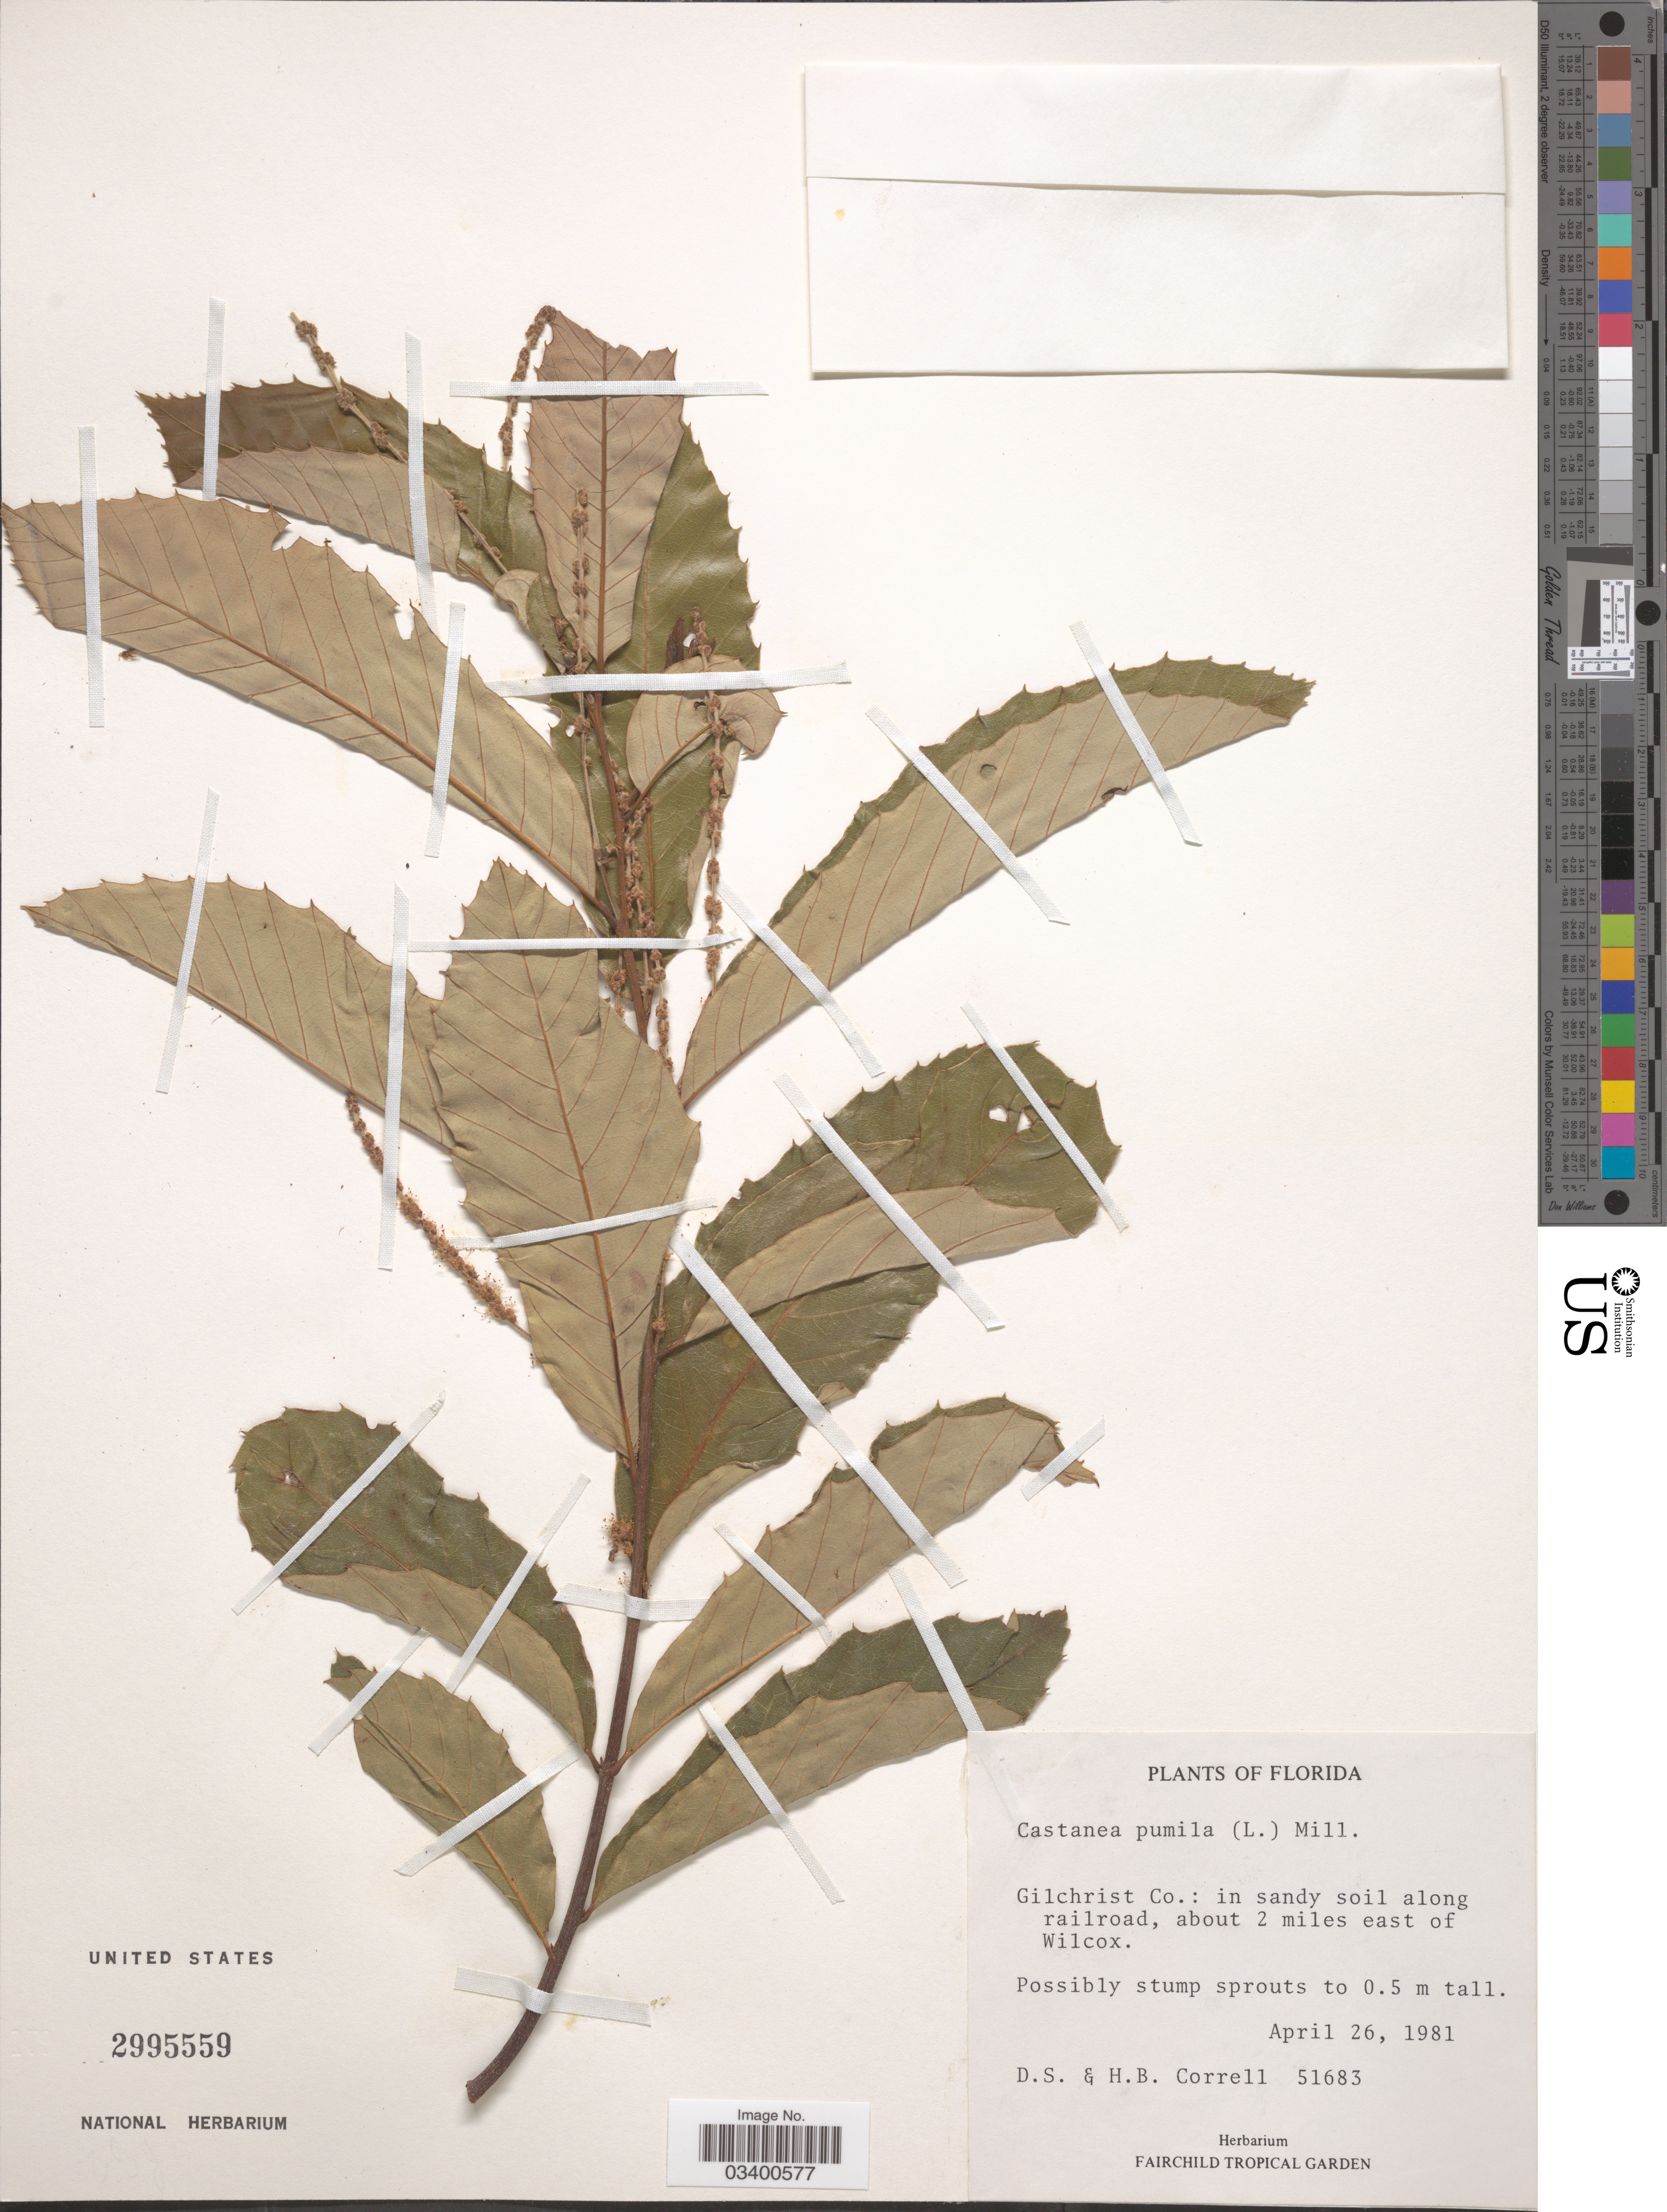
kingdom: Plantae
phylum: Tracheophyta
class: Magnoliopsida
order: Fagales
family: Fagaceae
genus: Castanea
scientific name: Castanea pumila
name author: (L.) Mill.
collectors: D. S. Correll & H. Correll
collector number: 51683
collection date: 1981-04-26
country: United States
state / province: Florida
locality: Gilchrist Co.: along railroad, about 2 miles east of Wilcox.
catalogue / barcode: US 2995559